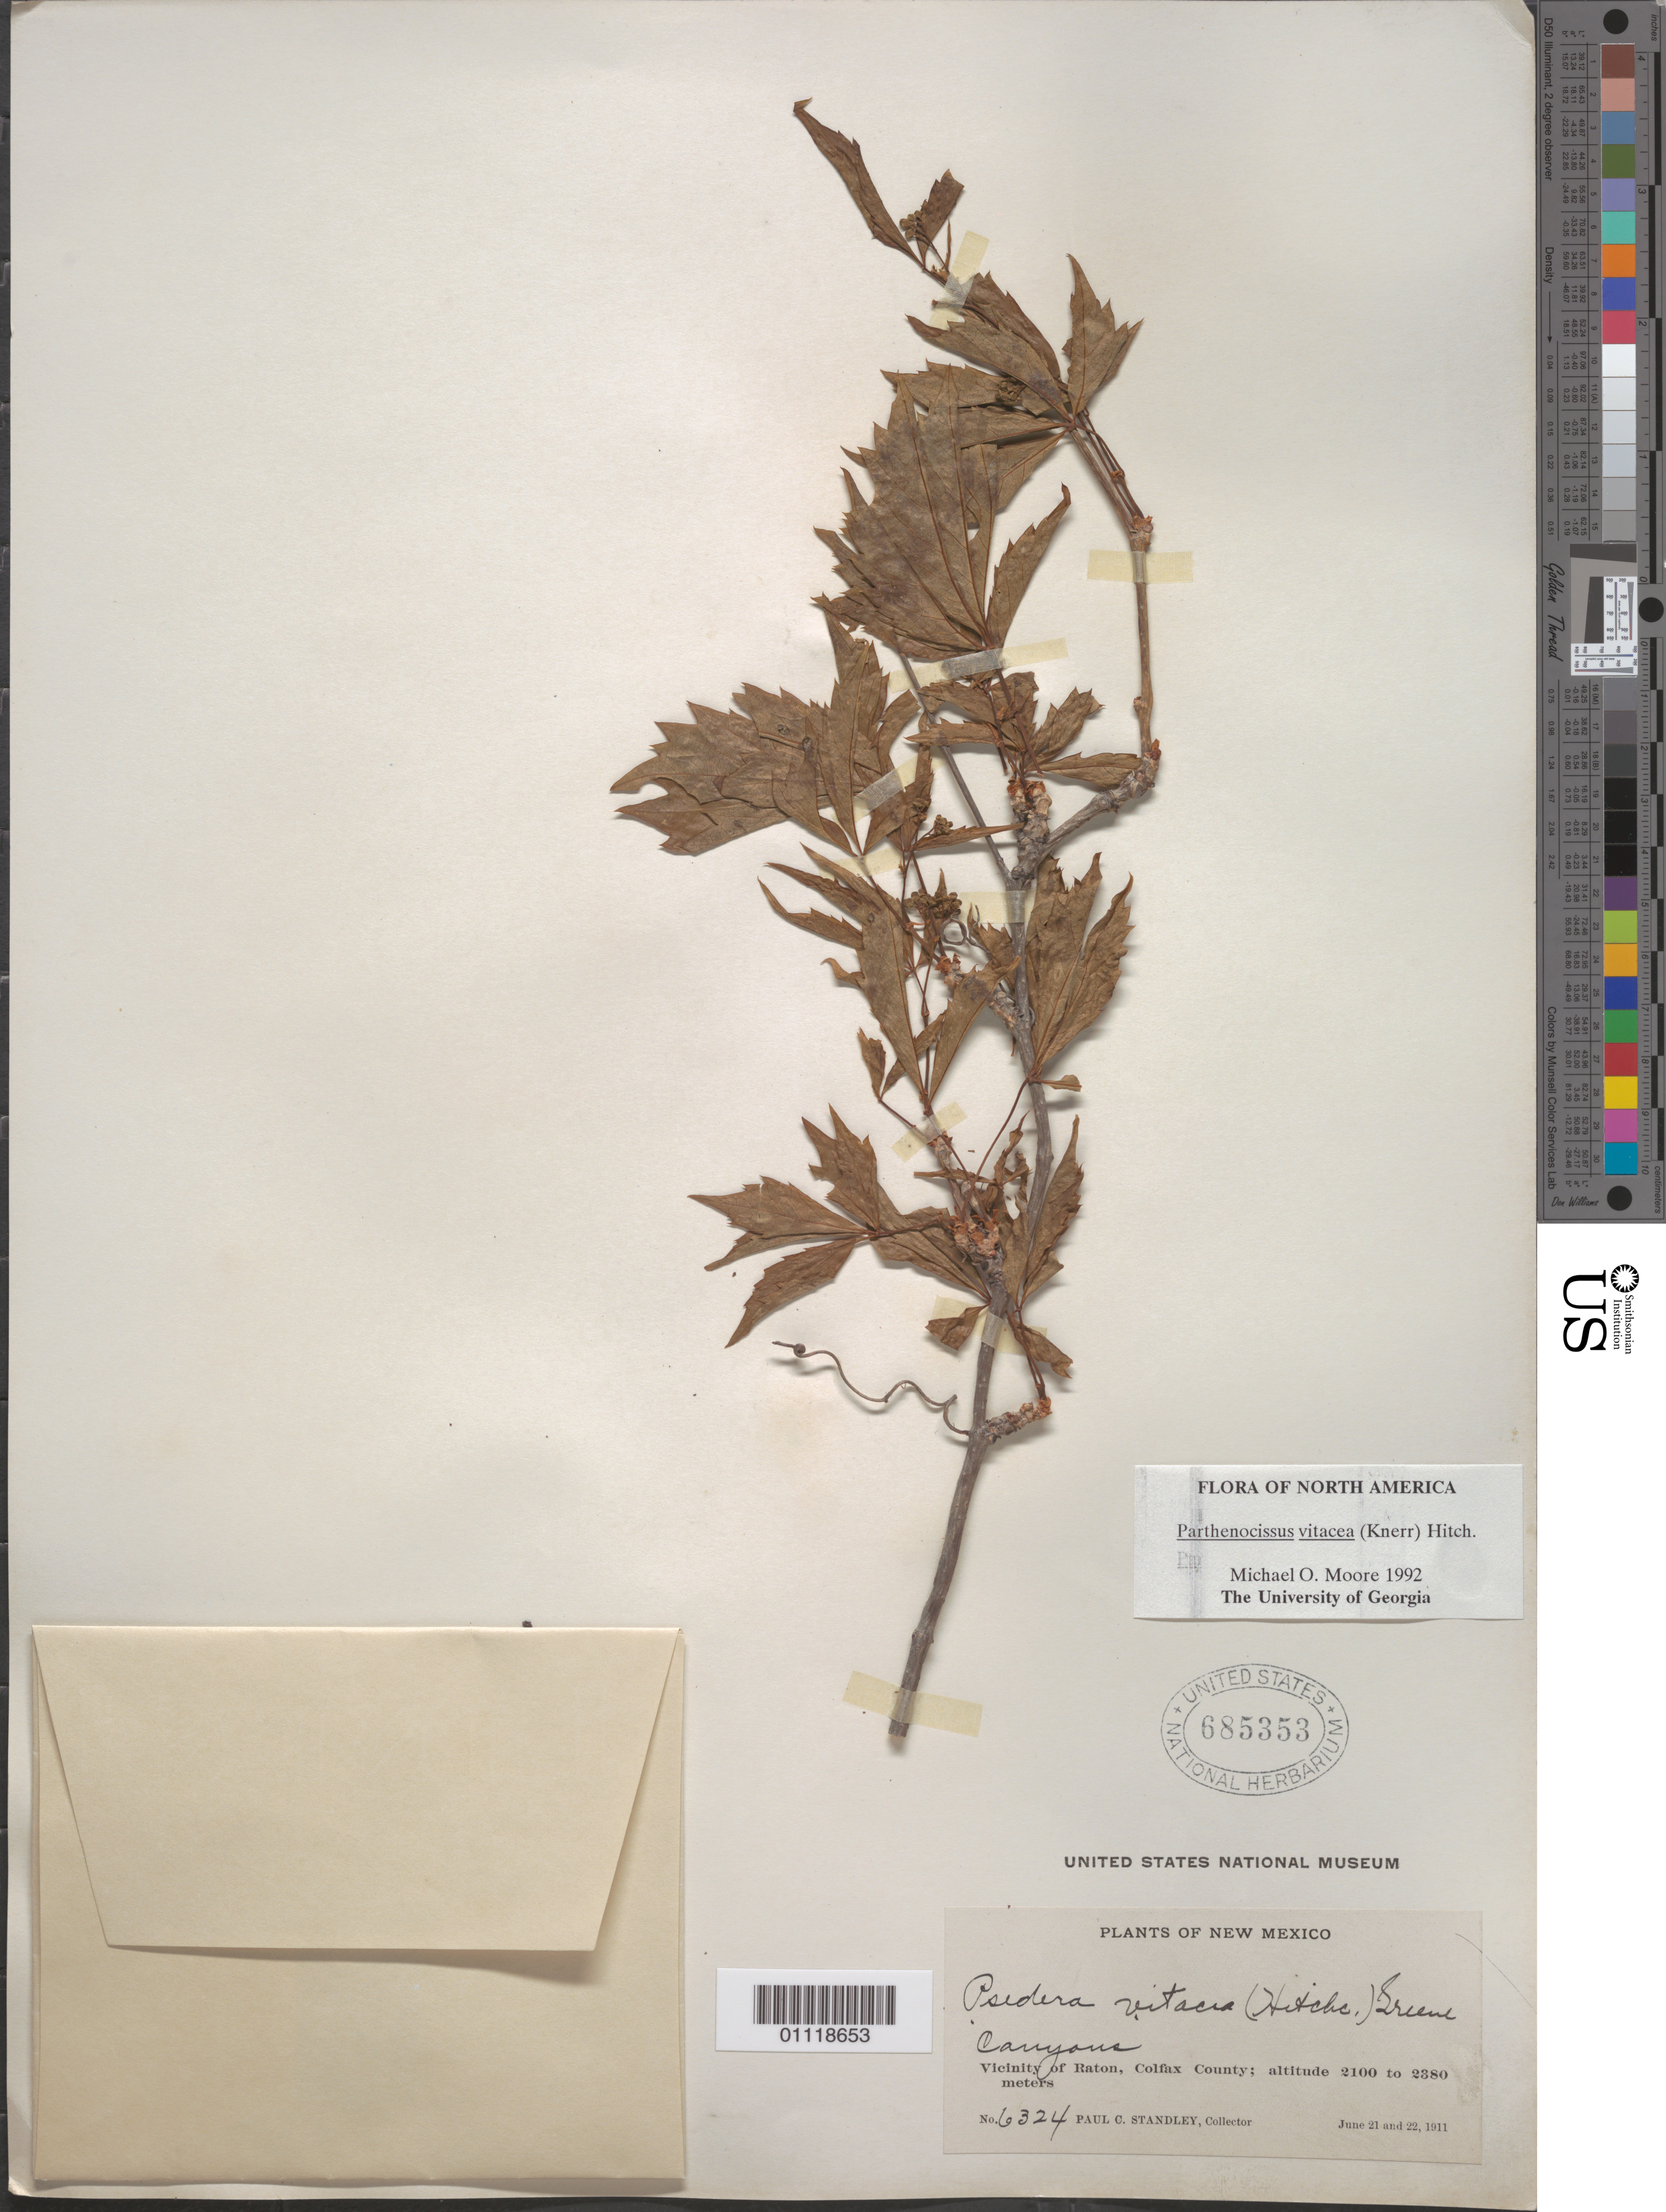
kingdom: Plantae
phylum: Tracheophyta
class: Magnoliopsida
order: Vitales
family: Vitaceae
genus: Parthenocissus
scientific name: Parthenocissus vitacea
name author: (Knerr) Hitchc.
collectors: P. C. Standley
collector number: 6324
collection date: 1911-07-21/1911-07-22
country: United States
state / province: New Mexico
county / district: Colfax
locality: Vicinity of Raton.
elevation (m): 2100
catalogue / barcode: US 685353